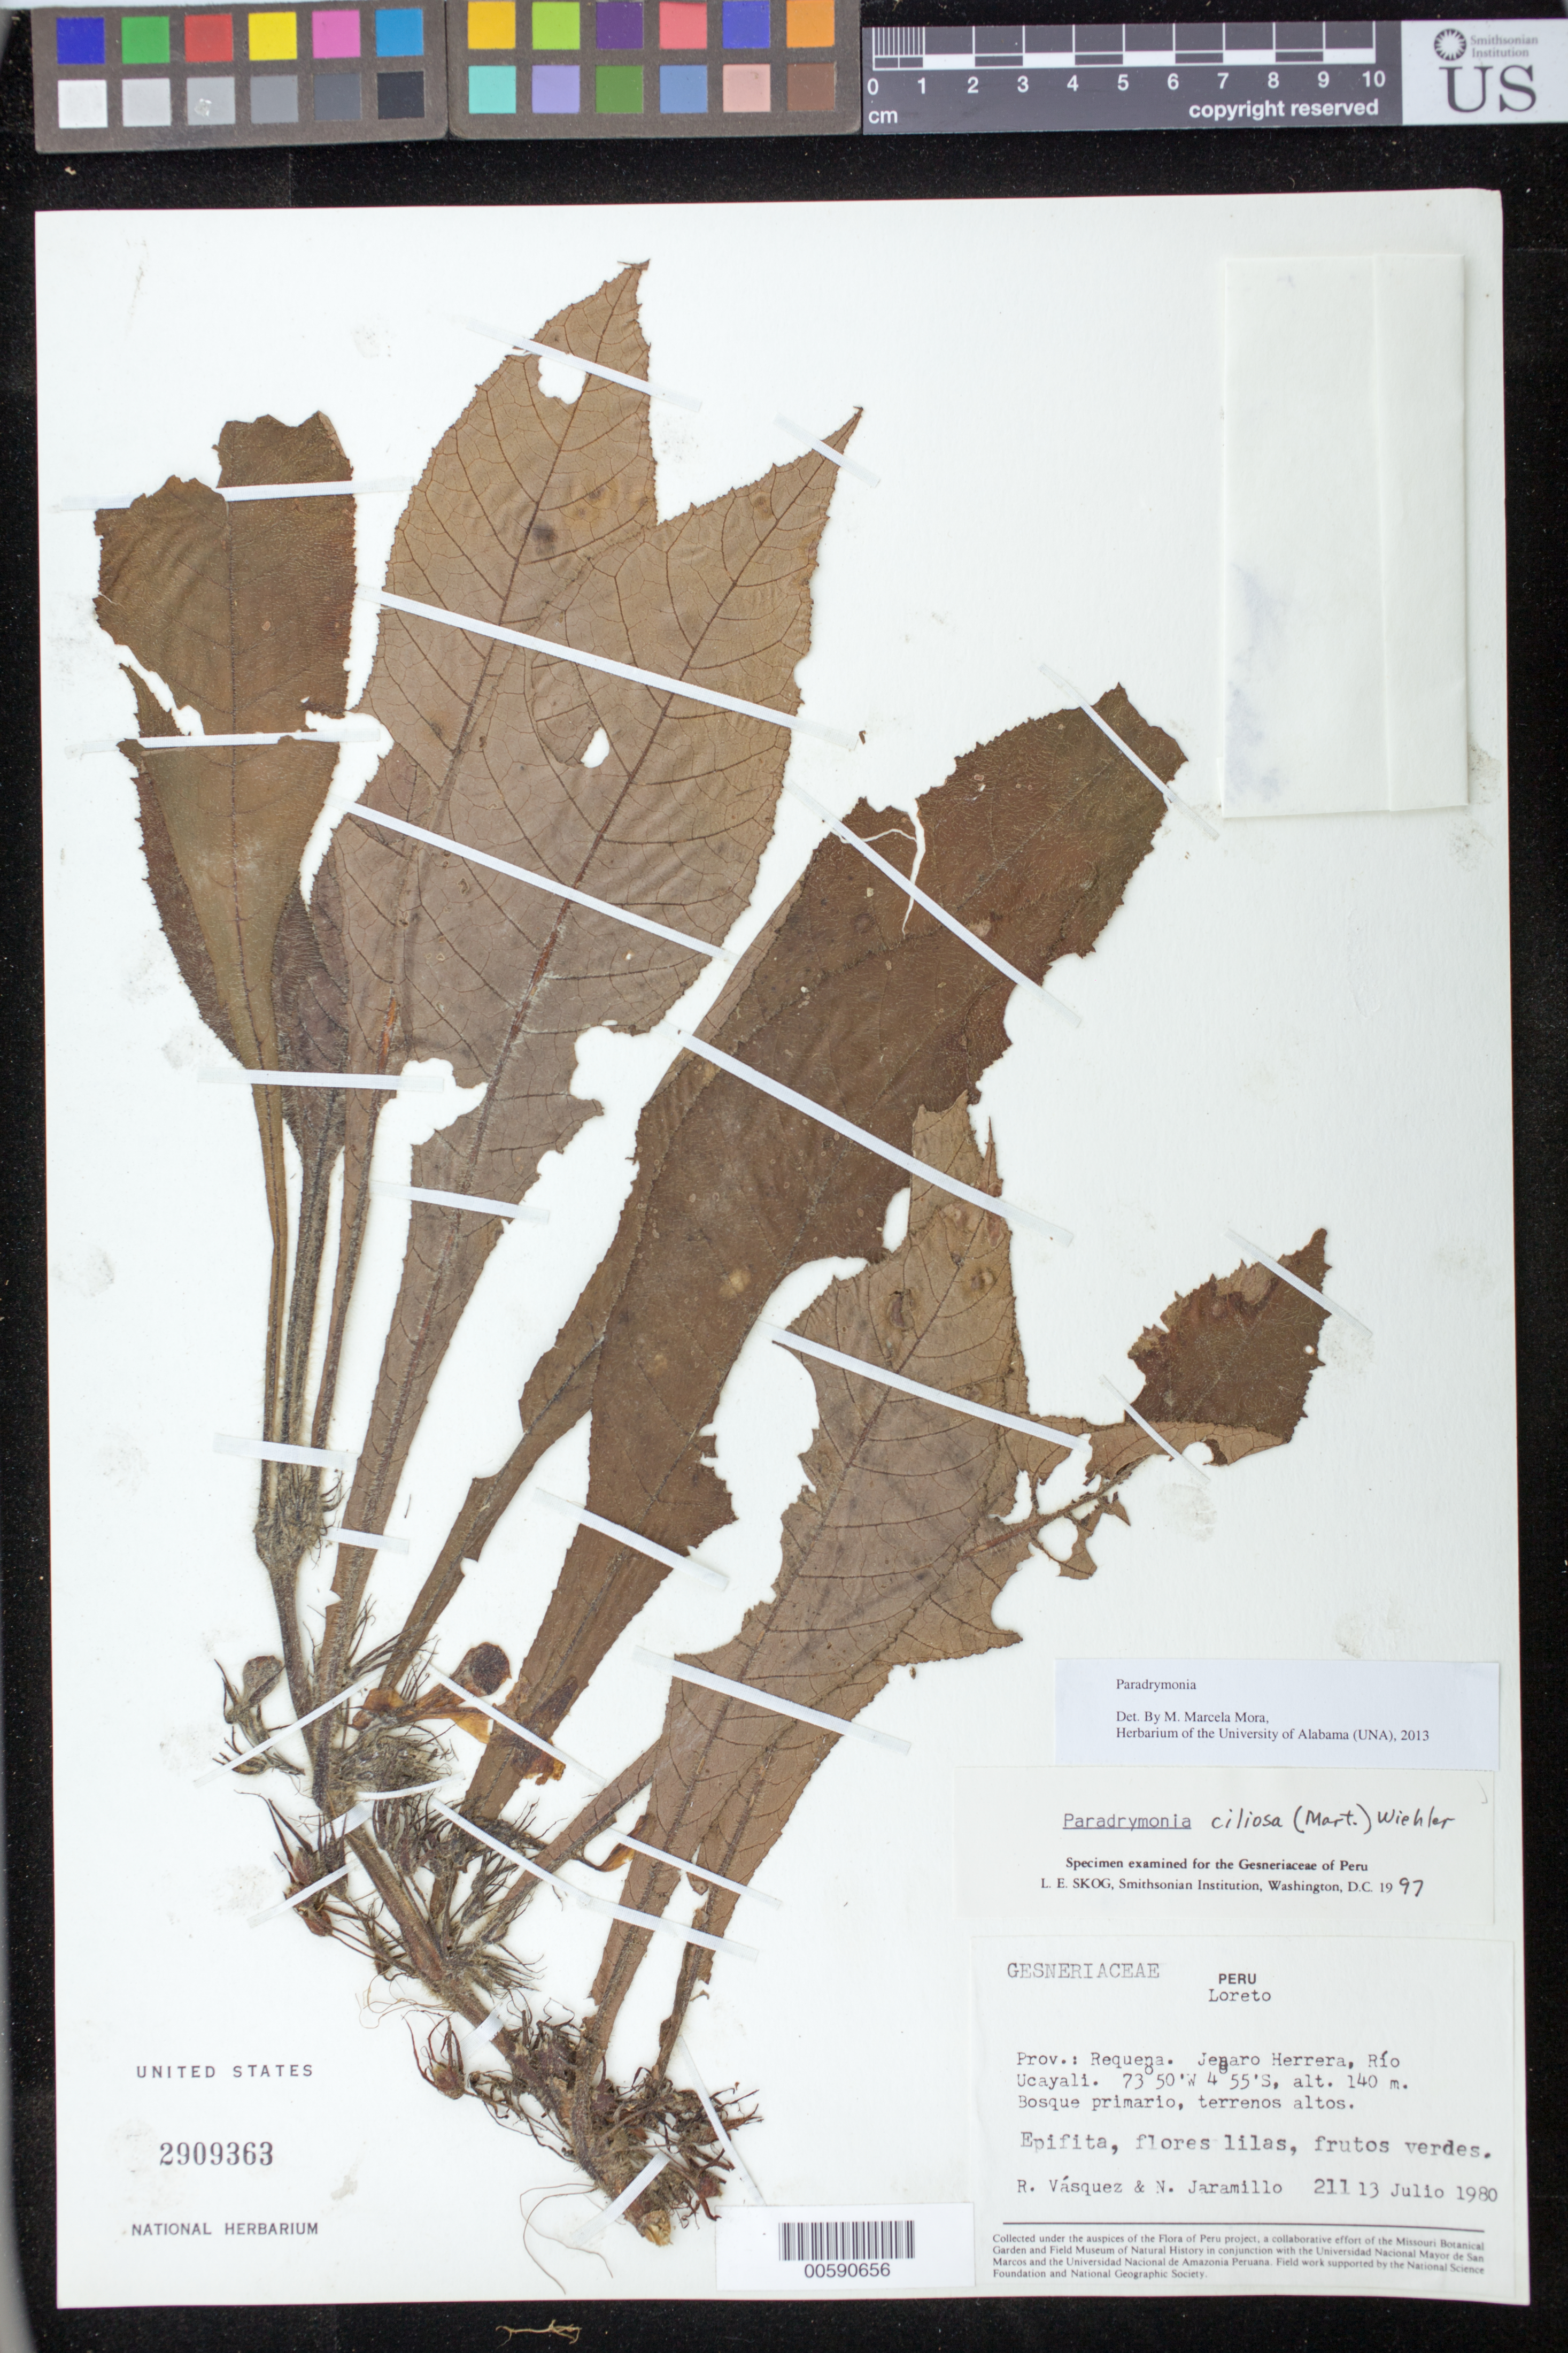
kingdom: Plantae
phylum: Tracheophyta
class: Magnoliopsida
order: Lamiales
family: Gesneriaceae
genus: Paradrymonia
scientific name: Paradrymonia sp.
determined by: Mora, M. Marcela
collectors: R. Vásquez & N. Jaramillo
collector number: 211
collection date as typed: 13 Jul 1980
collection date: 1980-07-13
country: Peru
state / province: Loreto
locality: Prov. Requena; Jenaro Herrera, Río Ucayali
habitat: Bosque primario, terrenos altos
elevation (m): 140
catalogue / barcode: US 2909363